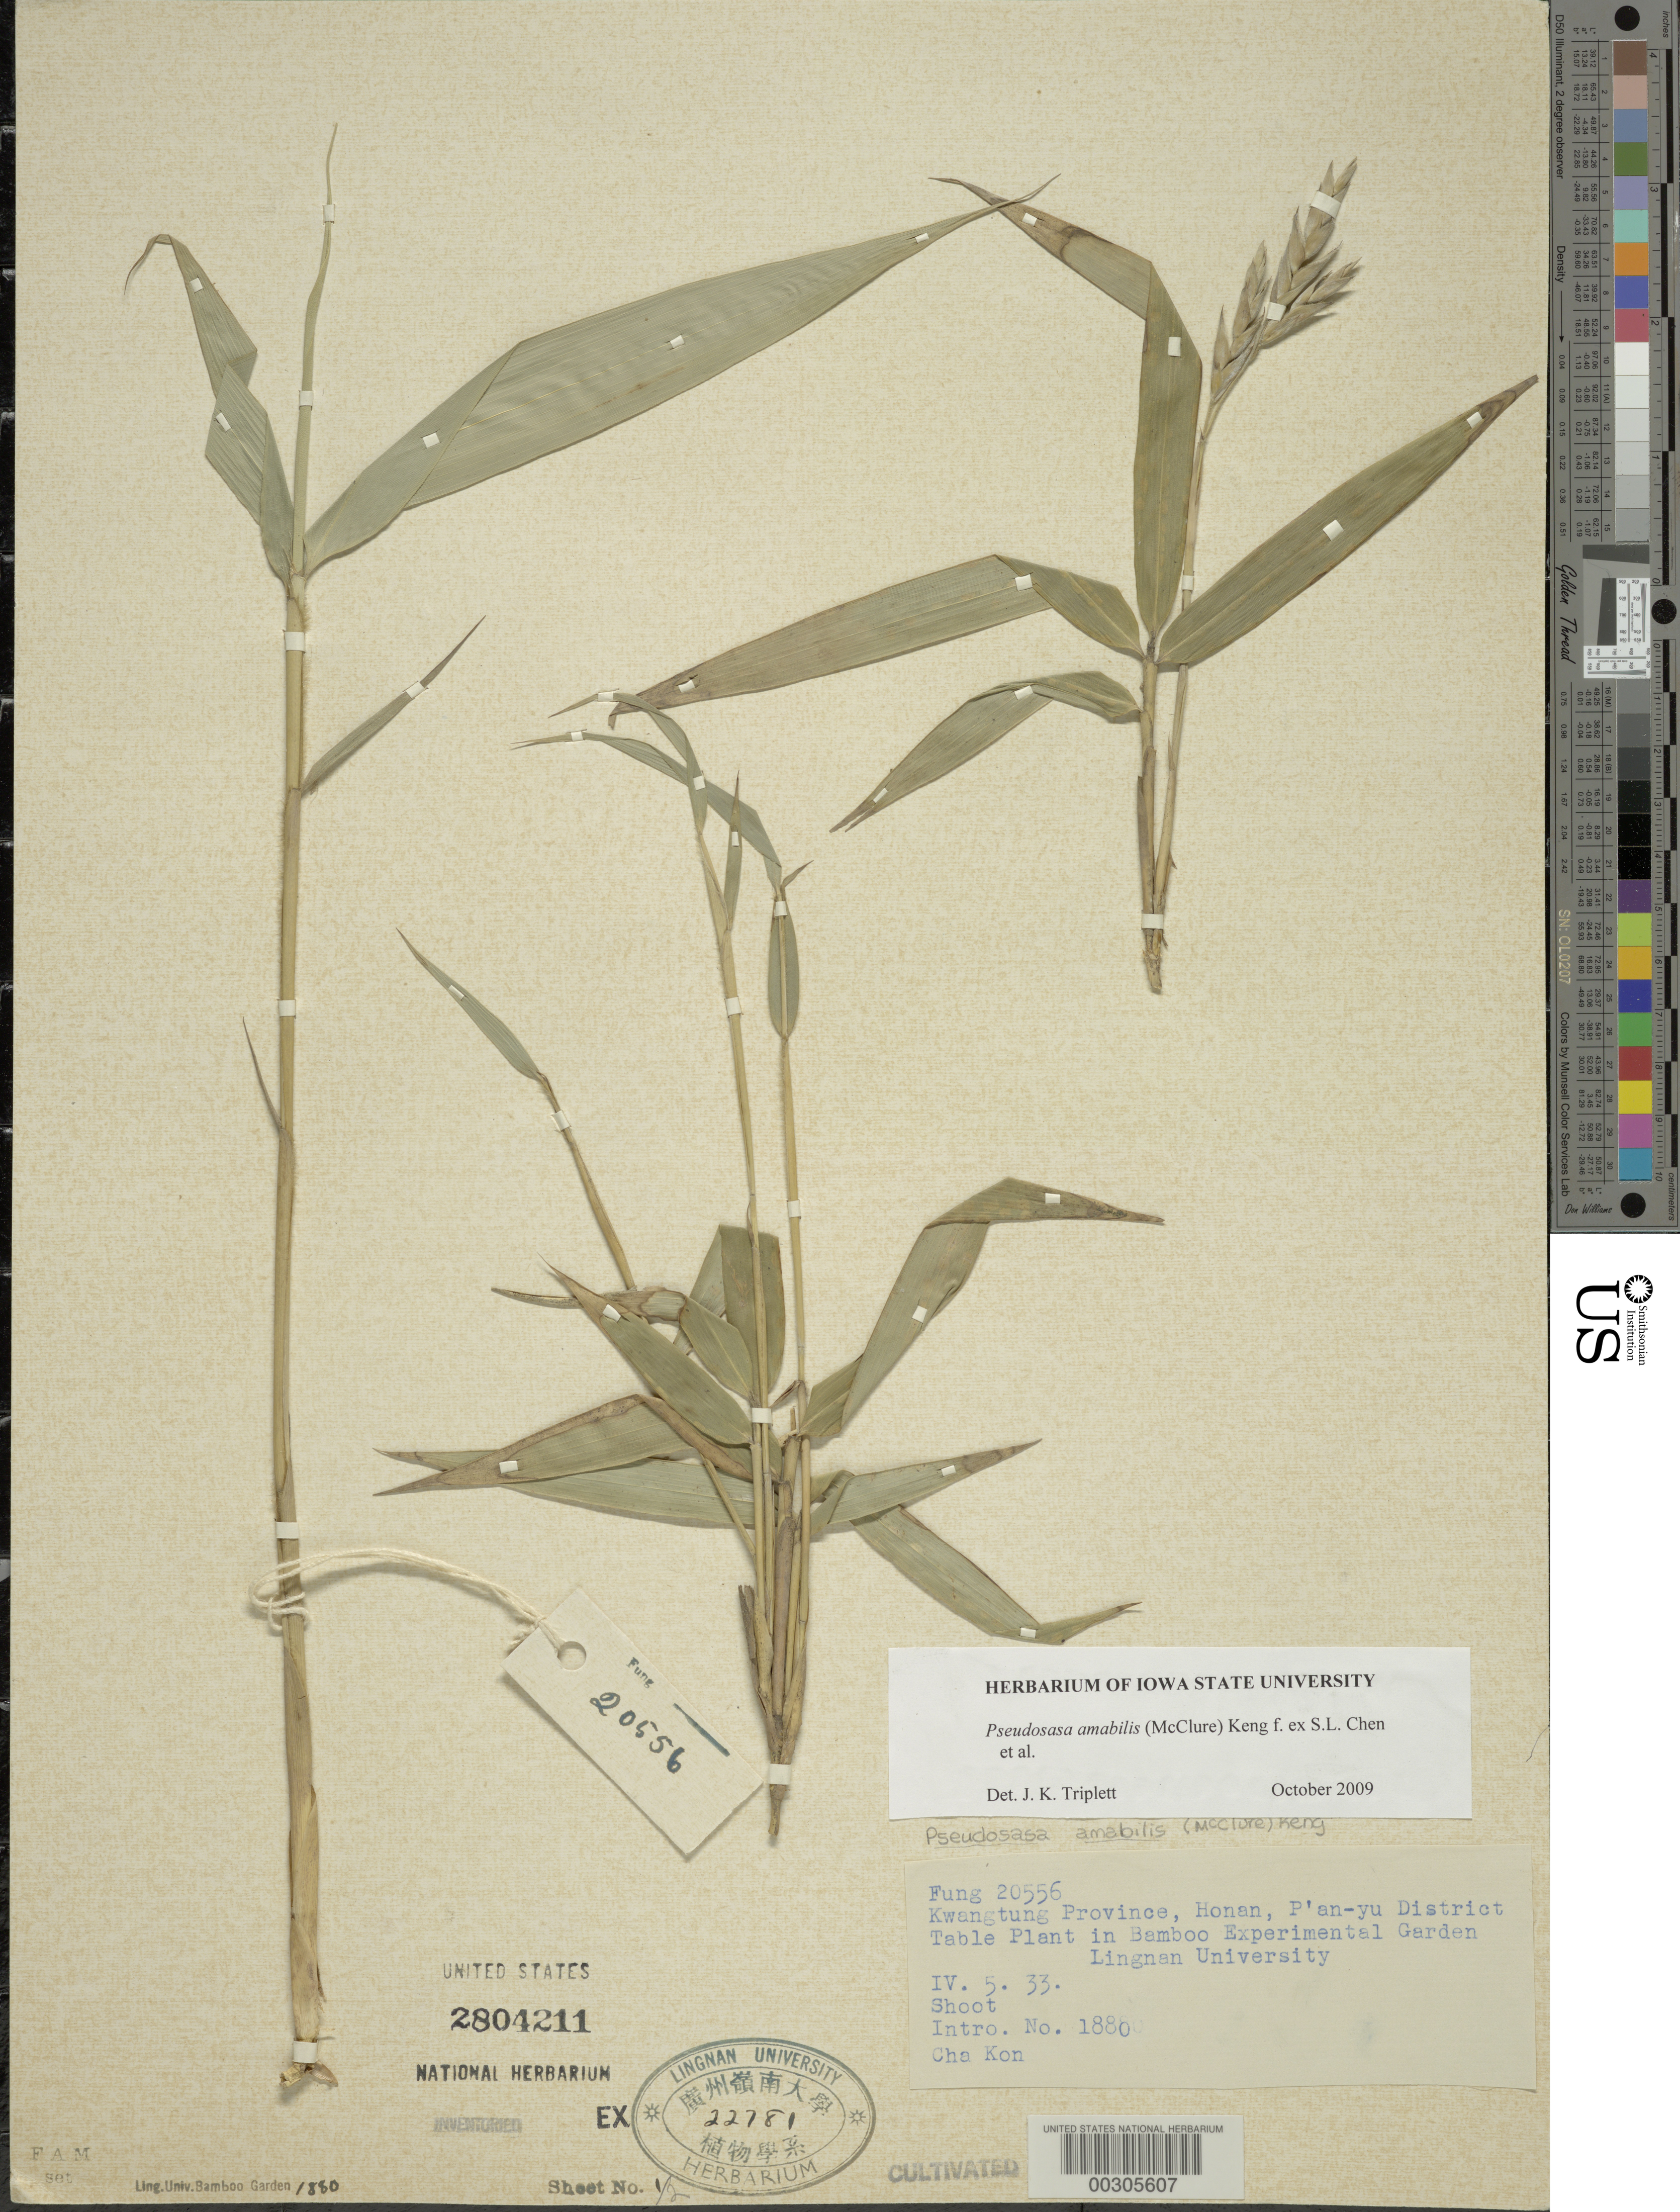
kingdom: Plantae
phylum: Tracheophyta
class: Liliopsida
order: Poales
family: Poaceae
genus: Pseudosasa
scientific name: Pseudosasa amabilis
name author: (McClure) Keng f.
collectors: H. L. Fung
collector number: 20556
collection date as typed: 05 Apr 1933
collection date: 1933-04-05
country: China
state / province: Guangdong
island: Honam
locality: Lingnan University Bamboo Garden, Honan P'an-yu District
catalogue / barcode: US 2804211